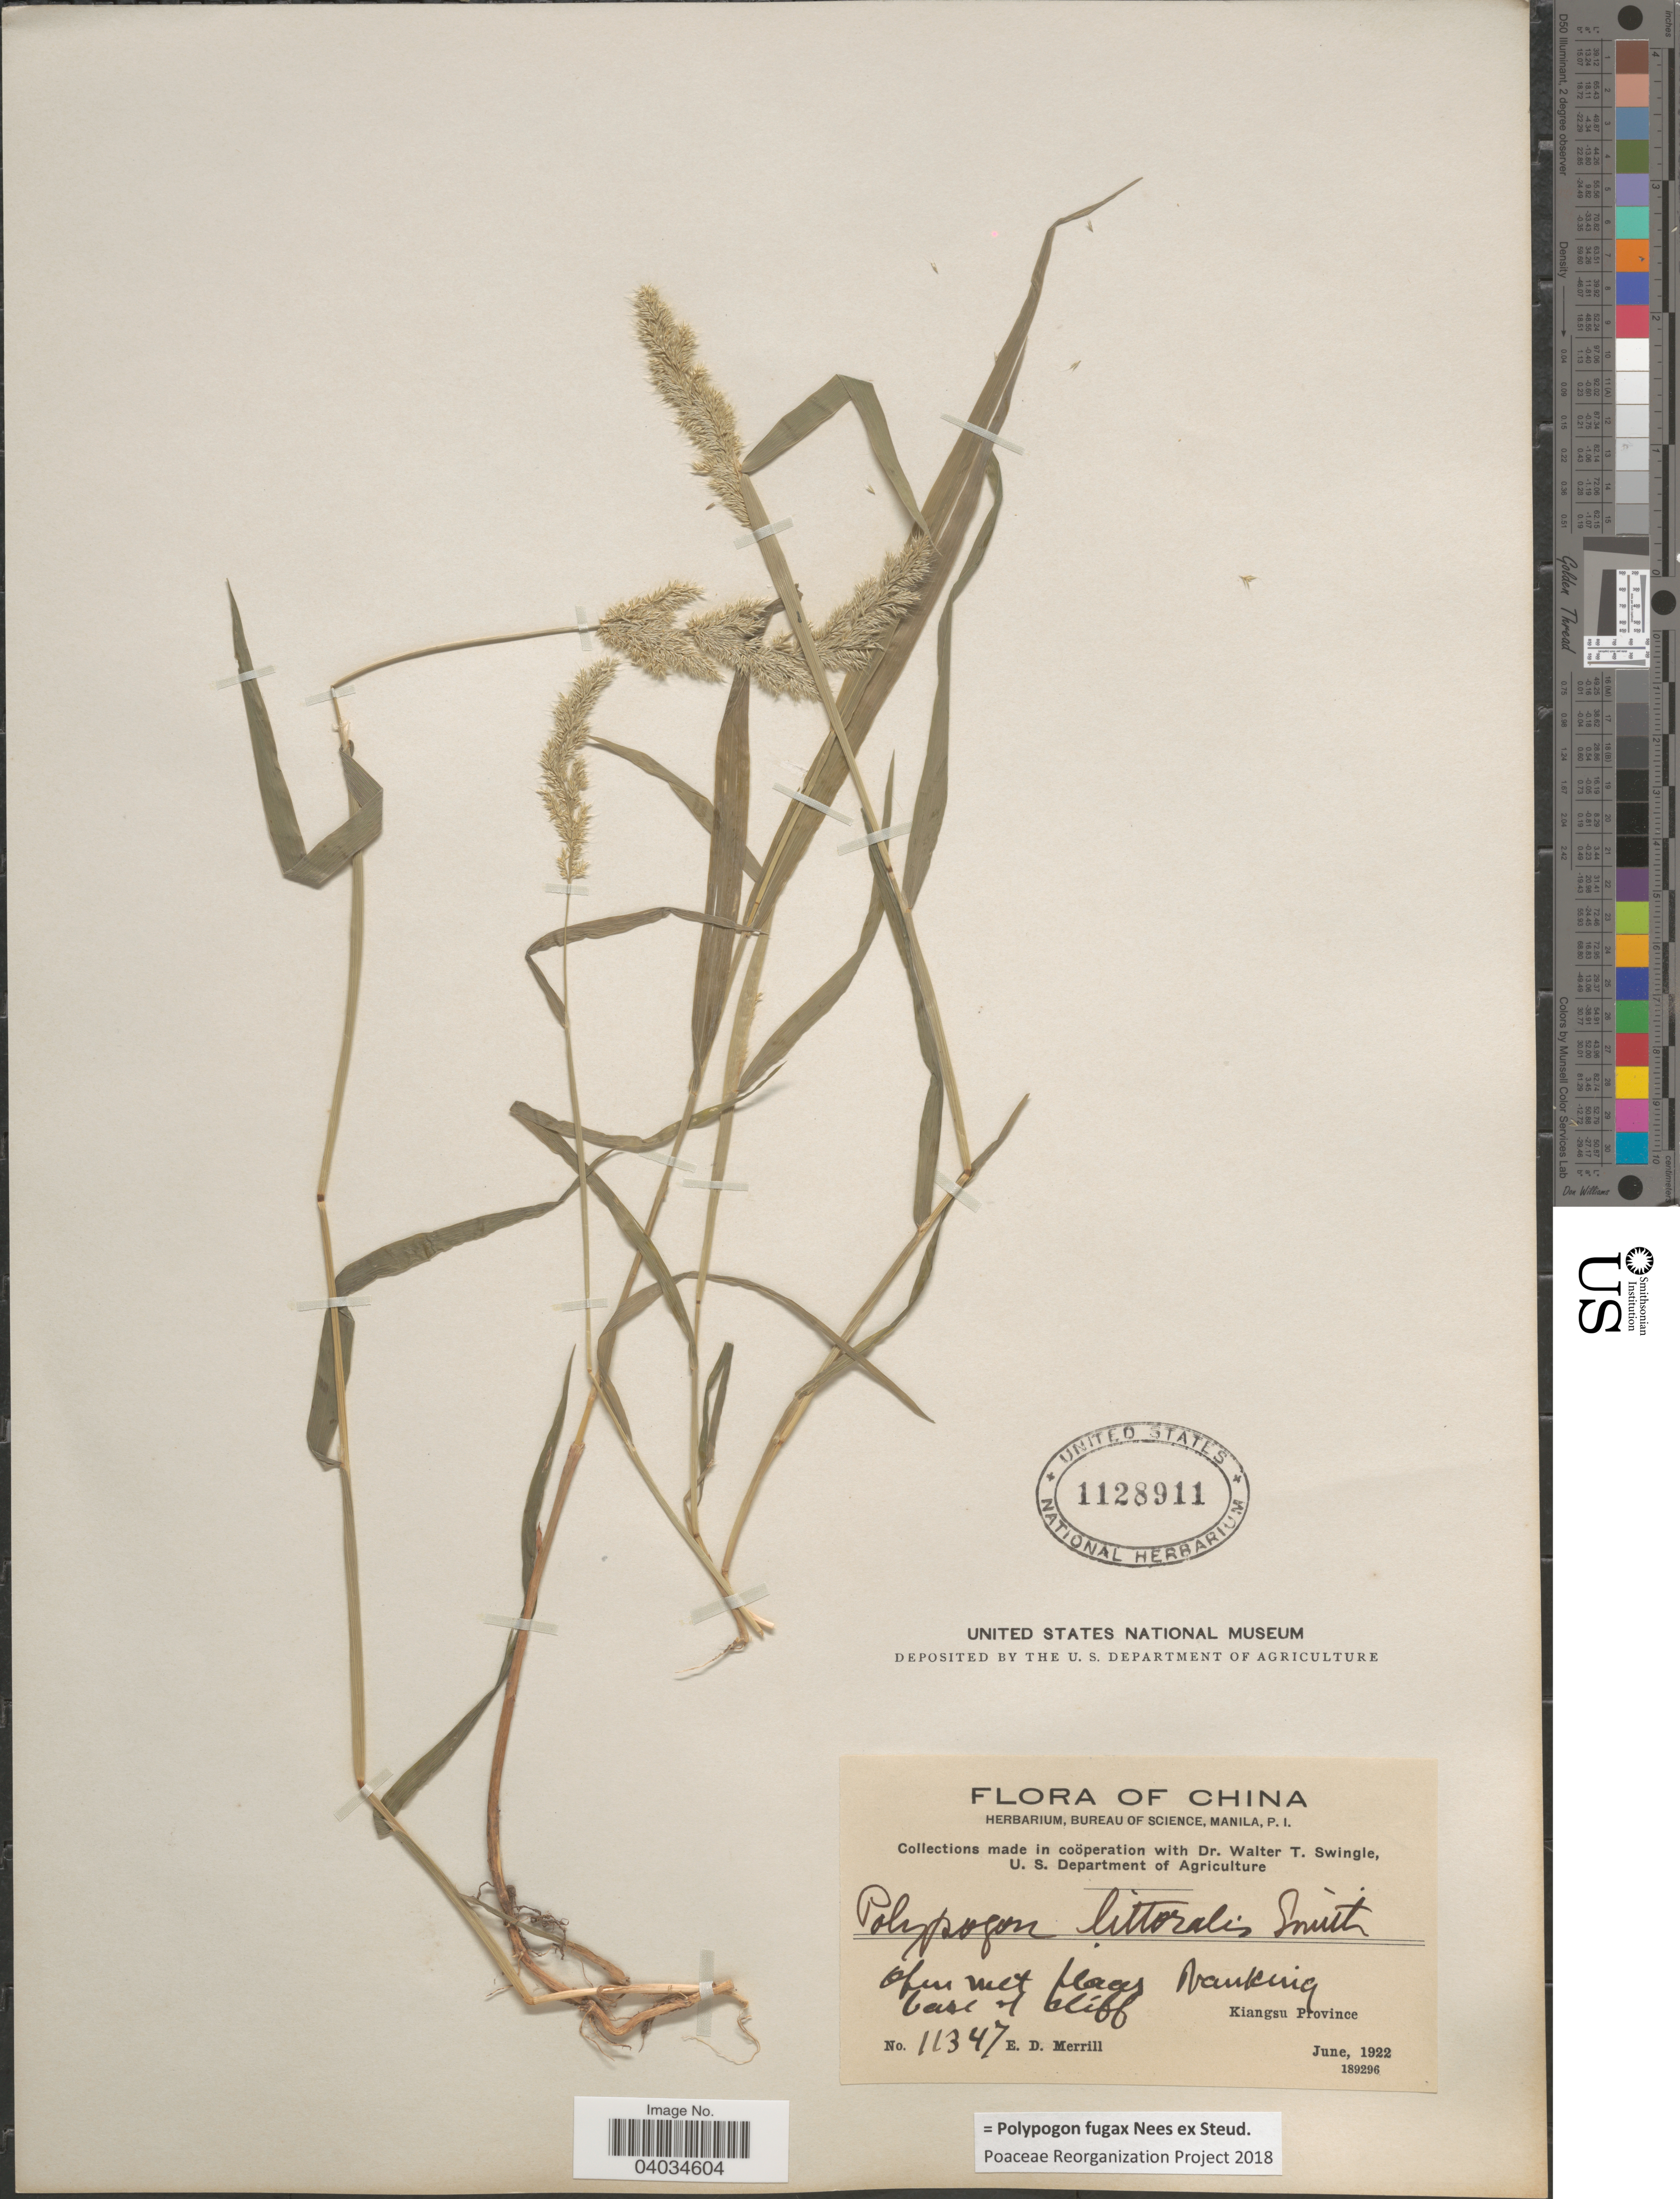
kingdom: Plantae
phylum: Tracheophyta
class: Liliopsida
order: Poales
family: Poaceae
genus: Polypogon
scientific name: Polypogon fugax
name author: Nees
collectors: E. D. Merrill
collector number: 11347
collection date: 1922-06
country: China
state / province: Jiangsu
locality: Nanking. Kiangsu Province.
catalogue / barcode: US 1128911